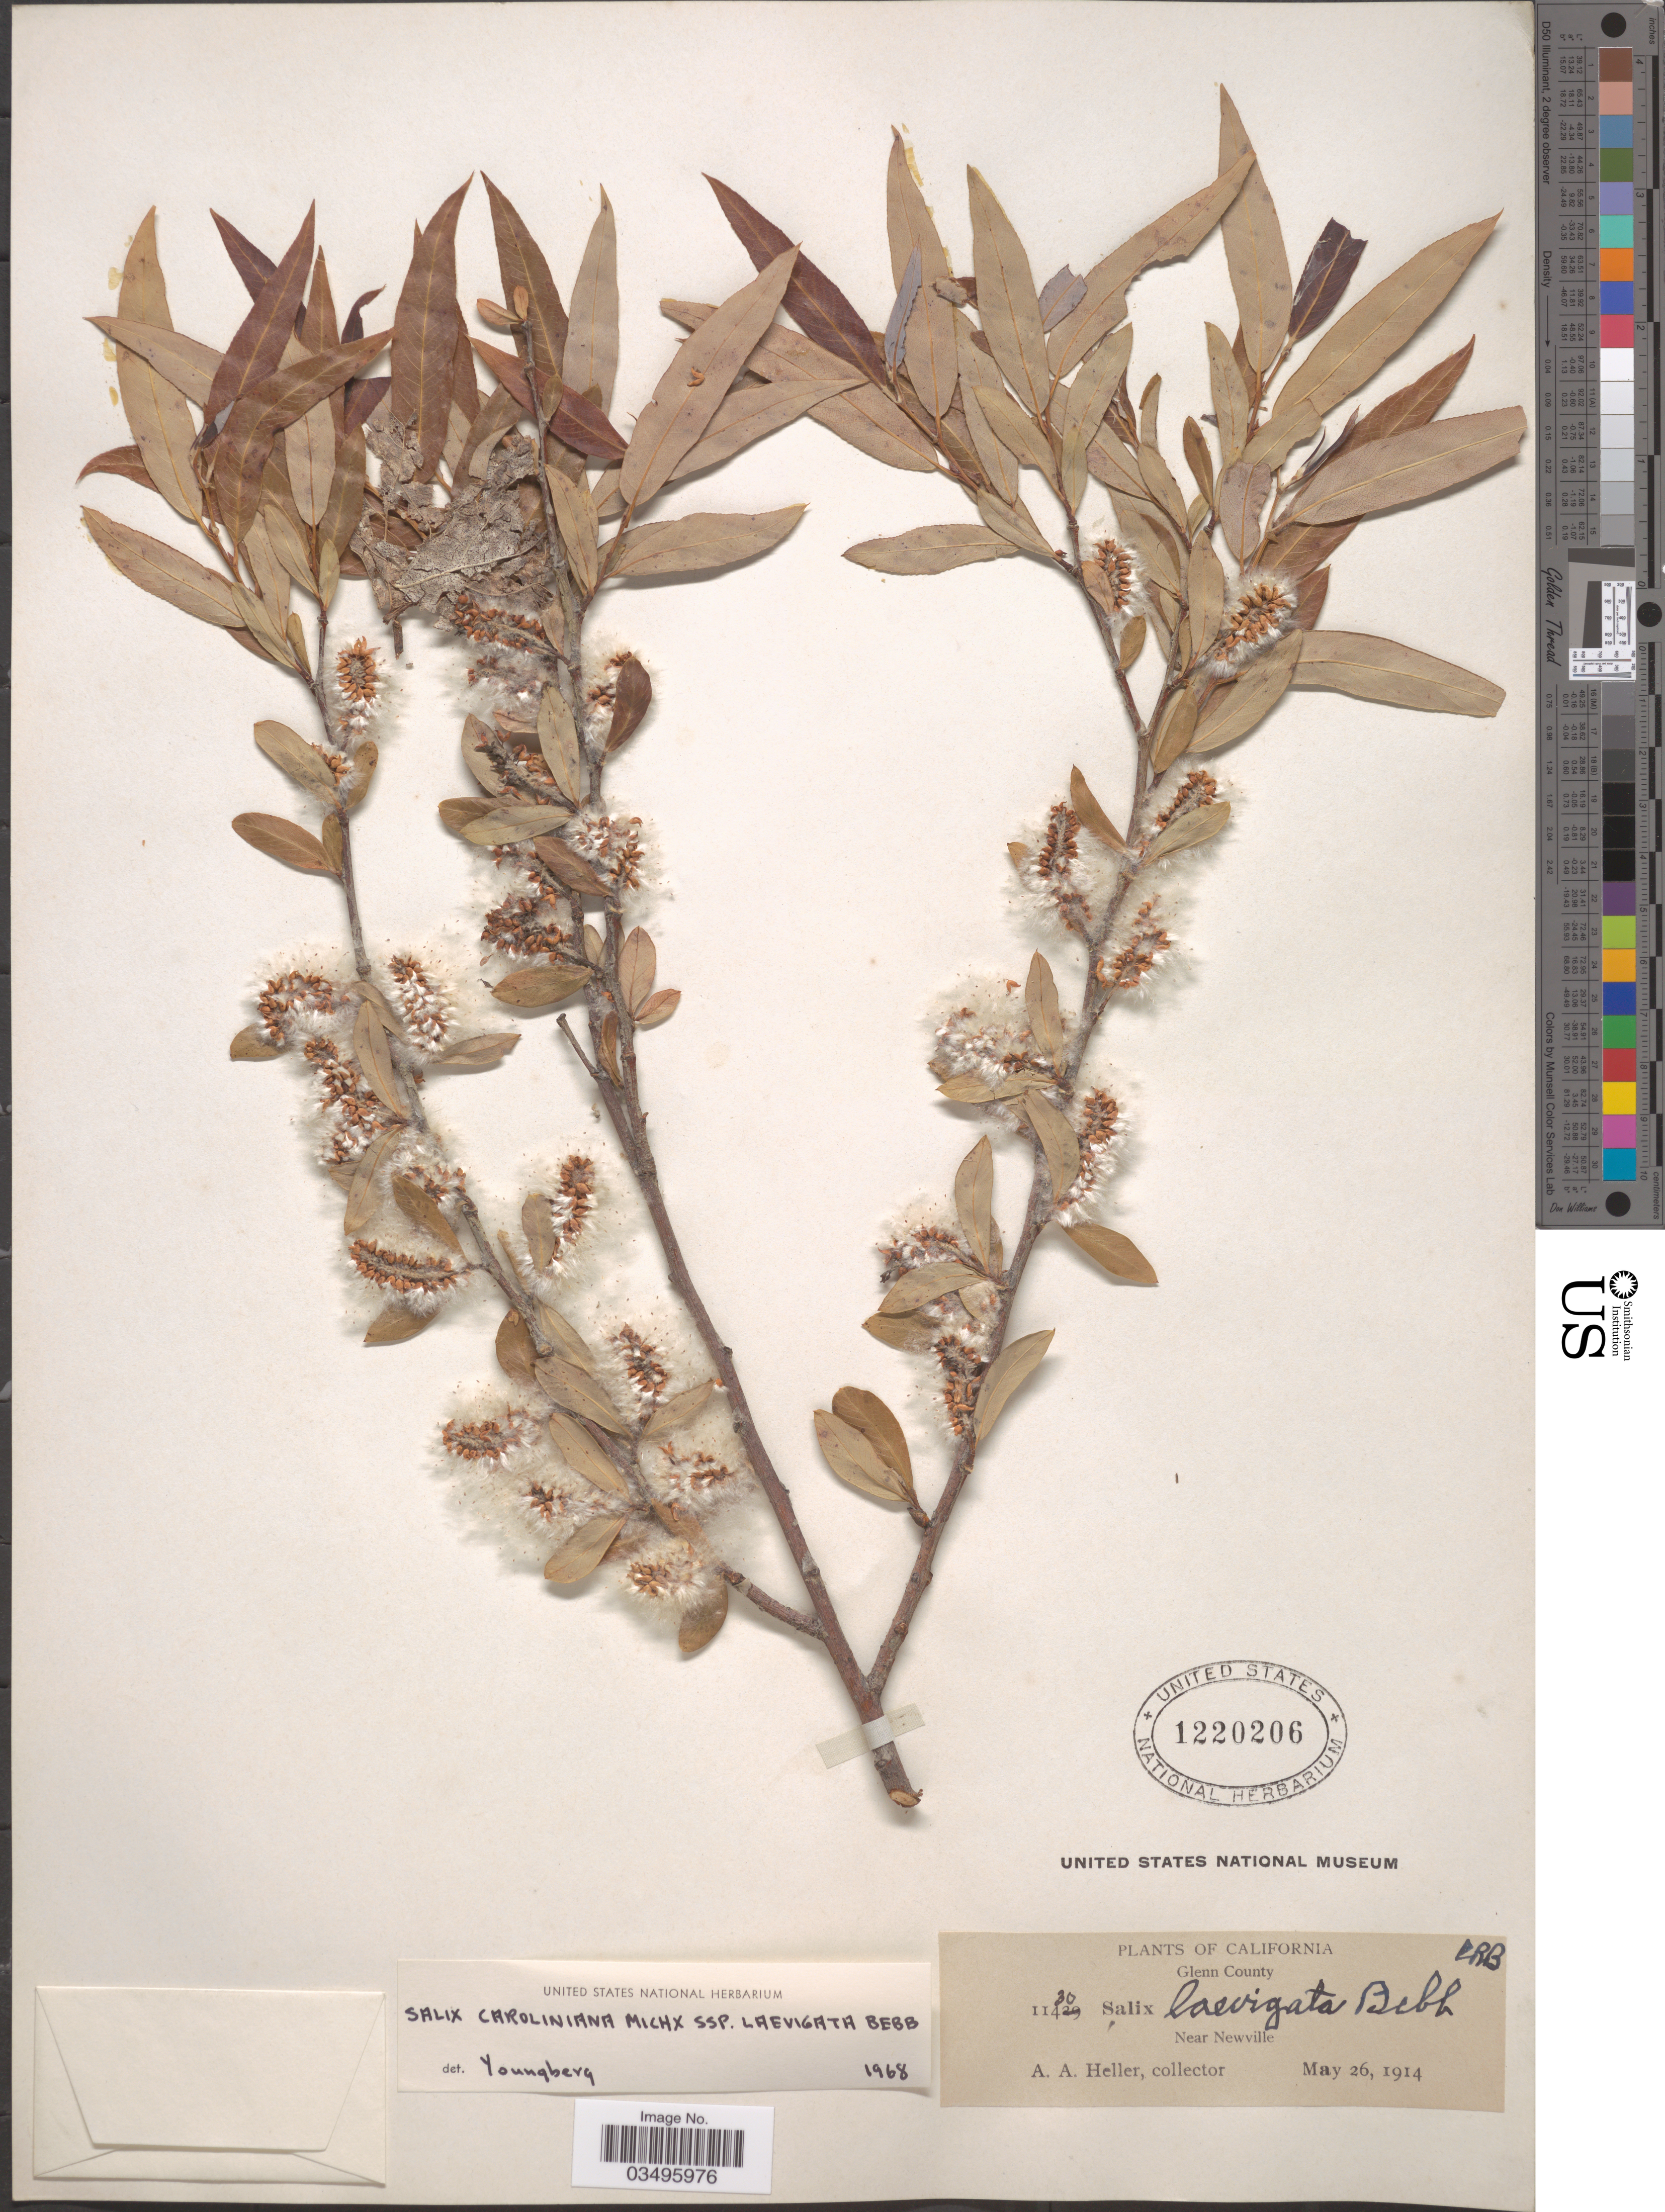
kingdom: Plantae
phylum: Tracheophyta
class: Magnoliopsida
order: Malpighiales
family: Salicaceae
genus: Salix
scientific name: Salix caroliniana subsp. laevigata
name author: Bebb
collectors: A. A. Heller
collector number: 11430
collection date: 1914-05-26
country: United States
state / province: California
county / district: Glenn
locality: Glenn County. Near Newville.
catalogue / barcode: US 1220206